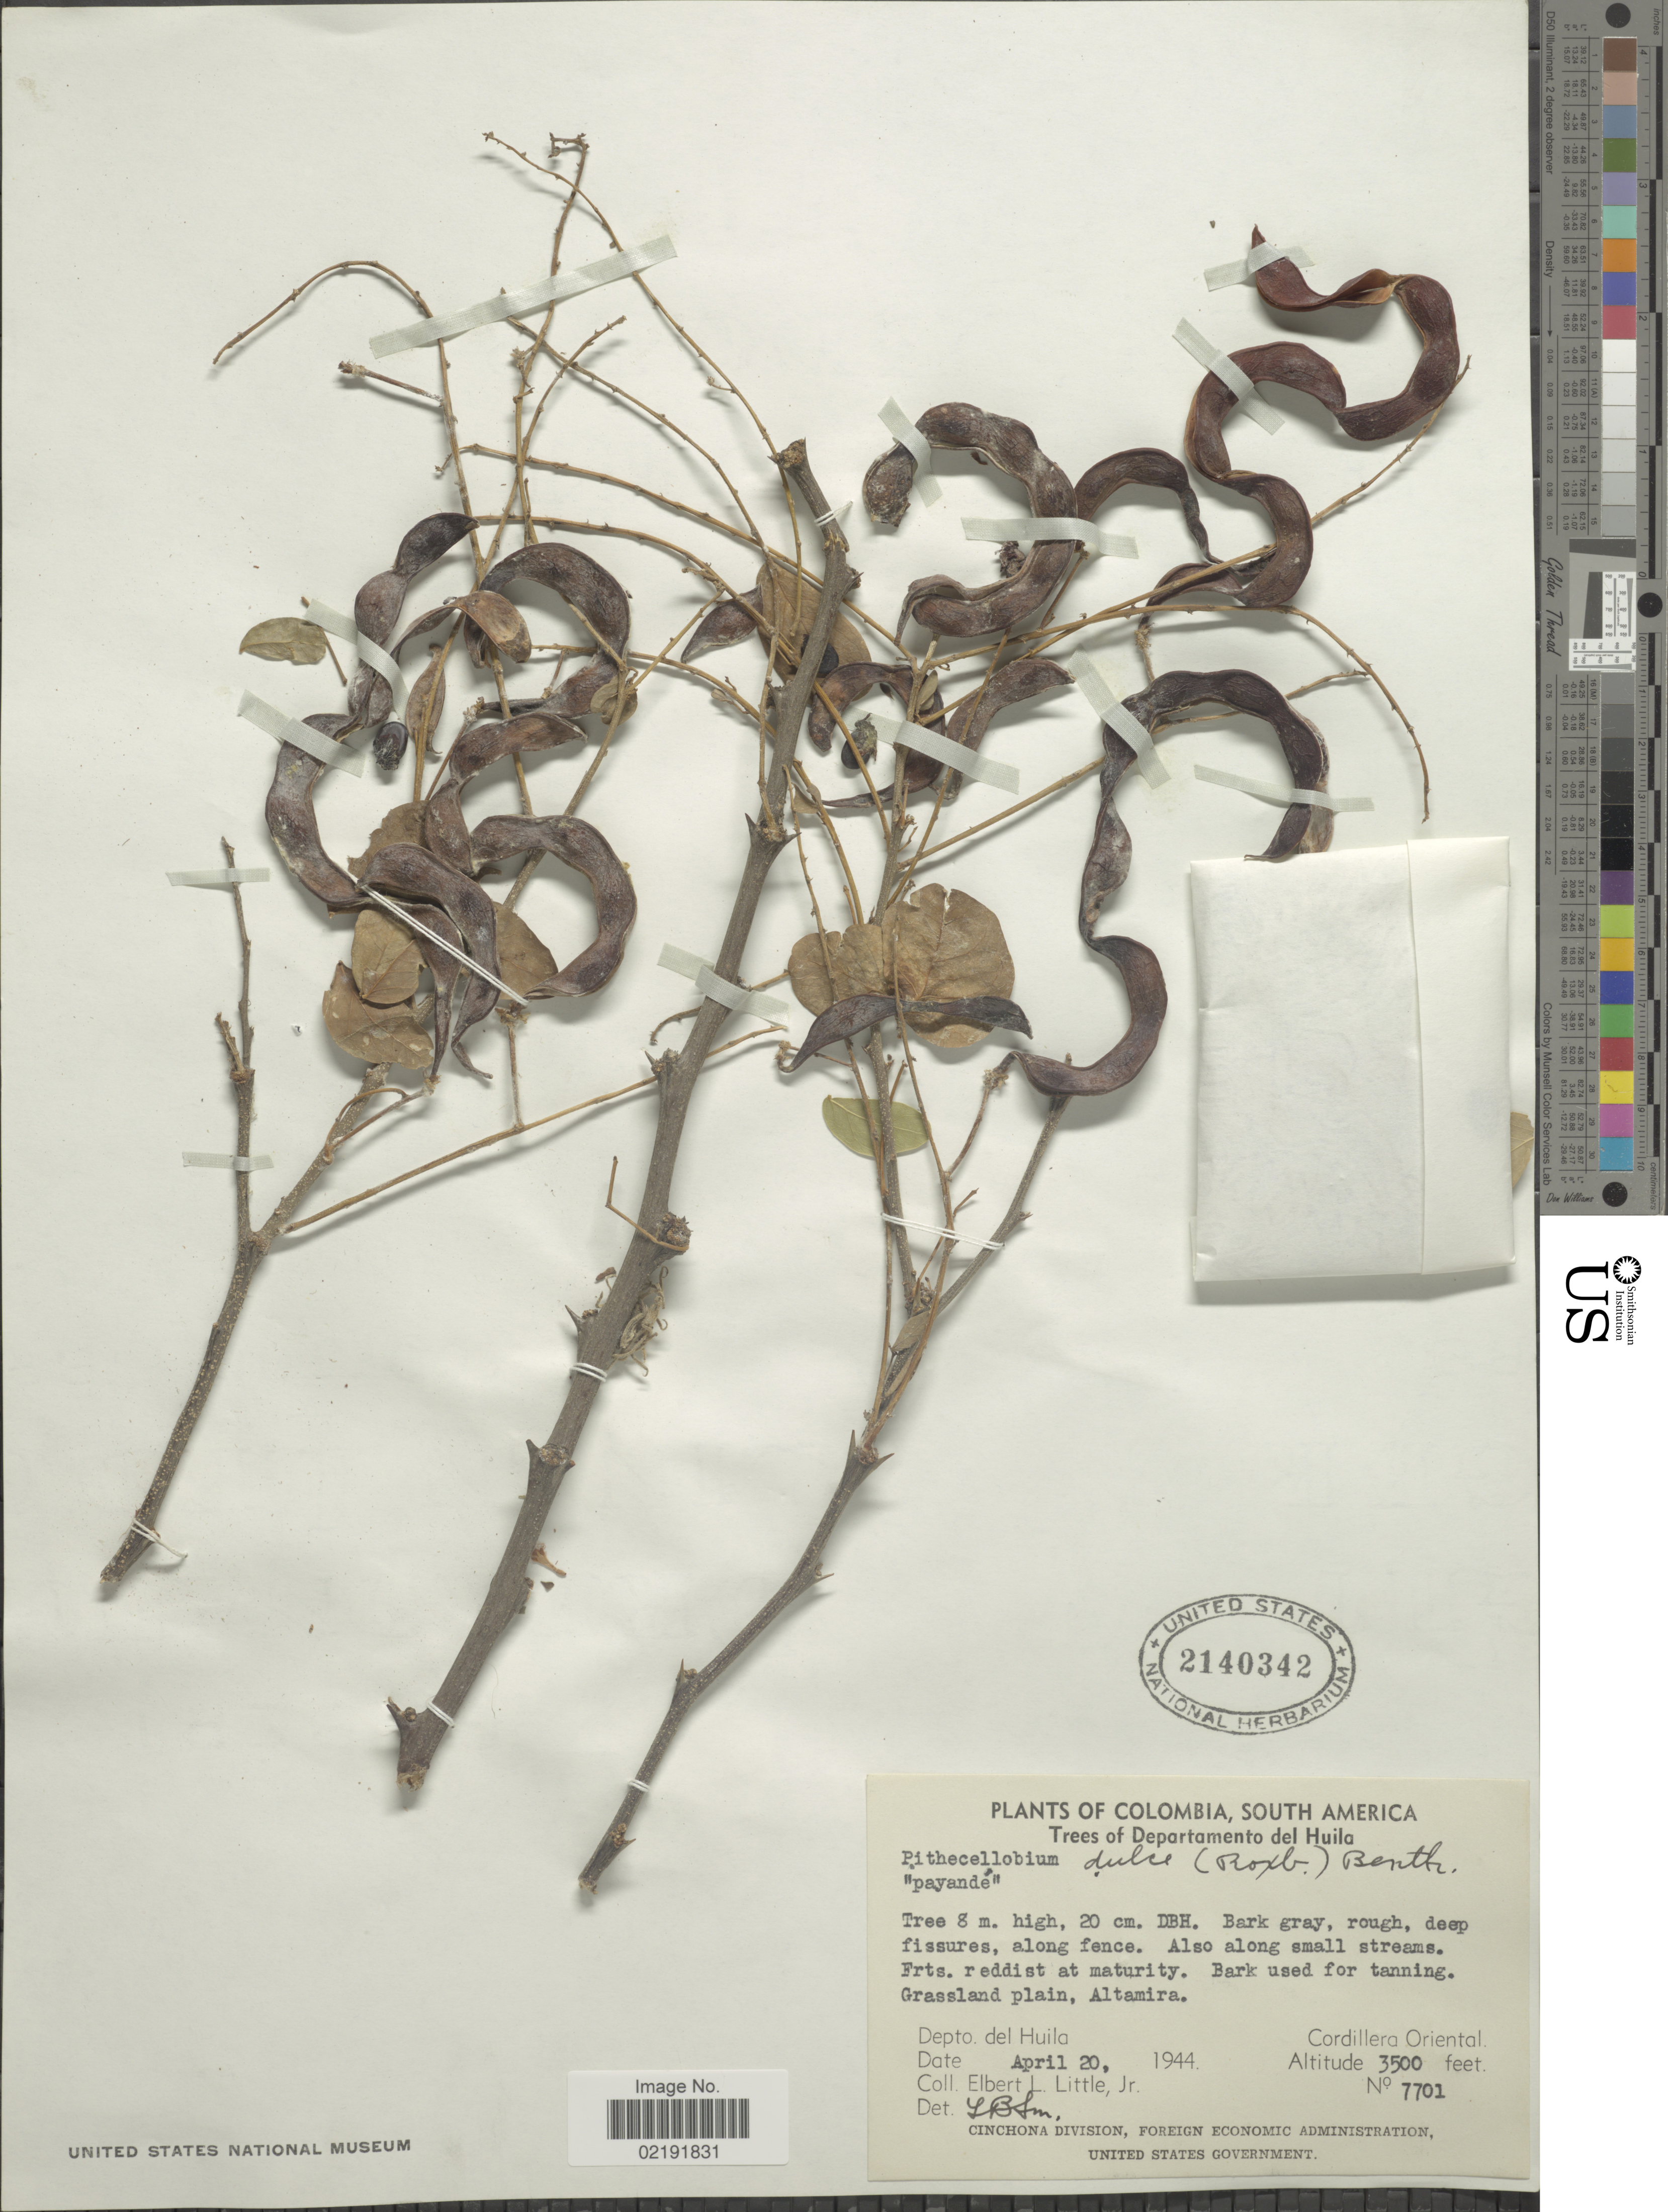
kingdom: Plantae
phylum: Tracheophyta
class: Magnoliopsida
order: Fabales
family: Fabaceae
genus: Pithecellobium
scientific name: Pithecellobium dulce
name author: (Roxb.) Benth.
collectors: E. L. Little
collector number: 7701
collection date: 1944-04-20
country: Colombia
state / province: Huila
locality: Trees of Departamento del Huila. Grassland plain, Altamira. Depto. del Huila. Cordillera Oriental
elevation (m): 1067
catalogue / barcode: US 2140342